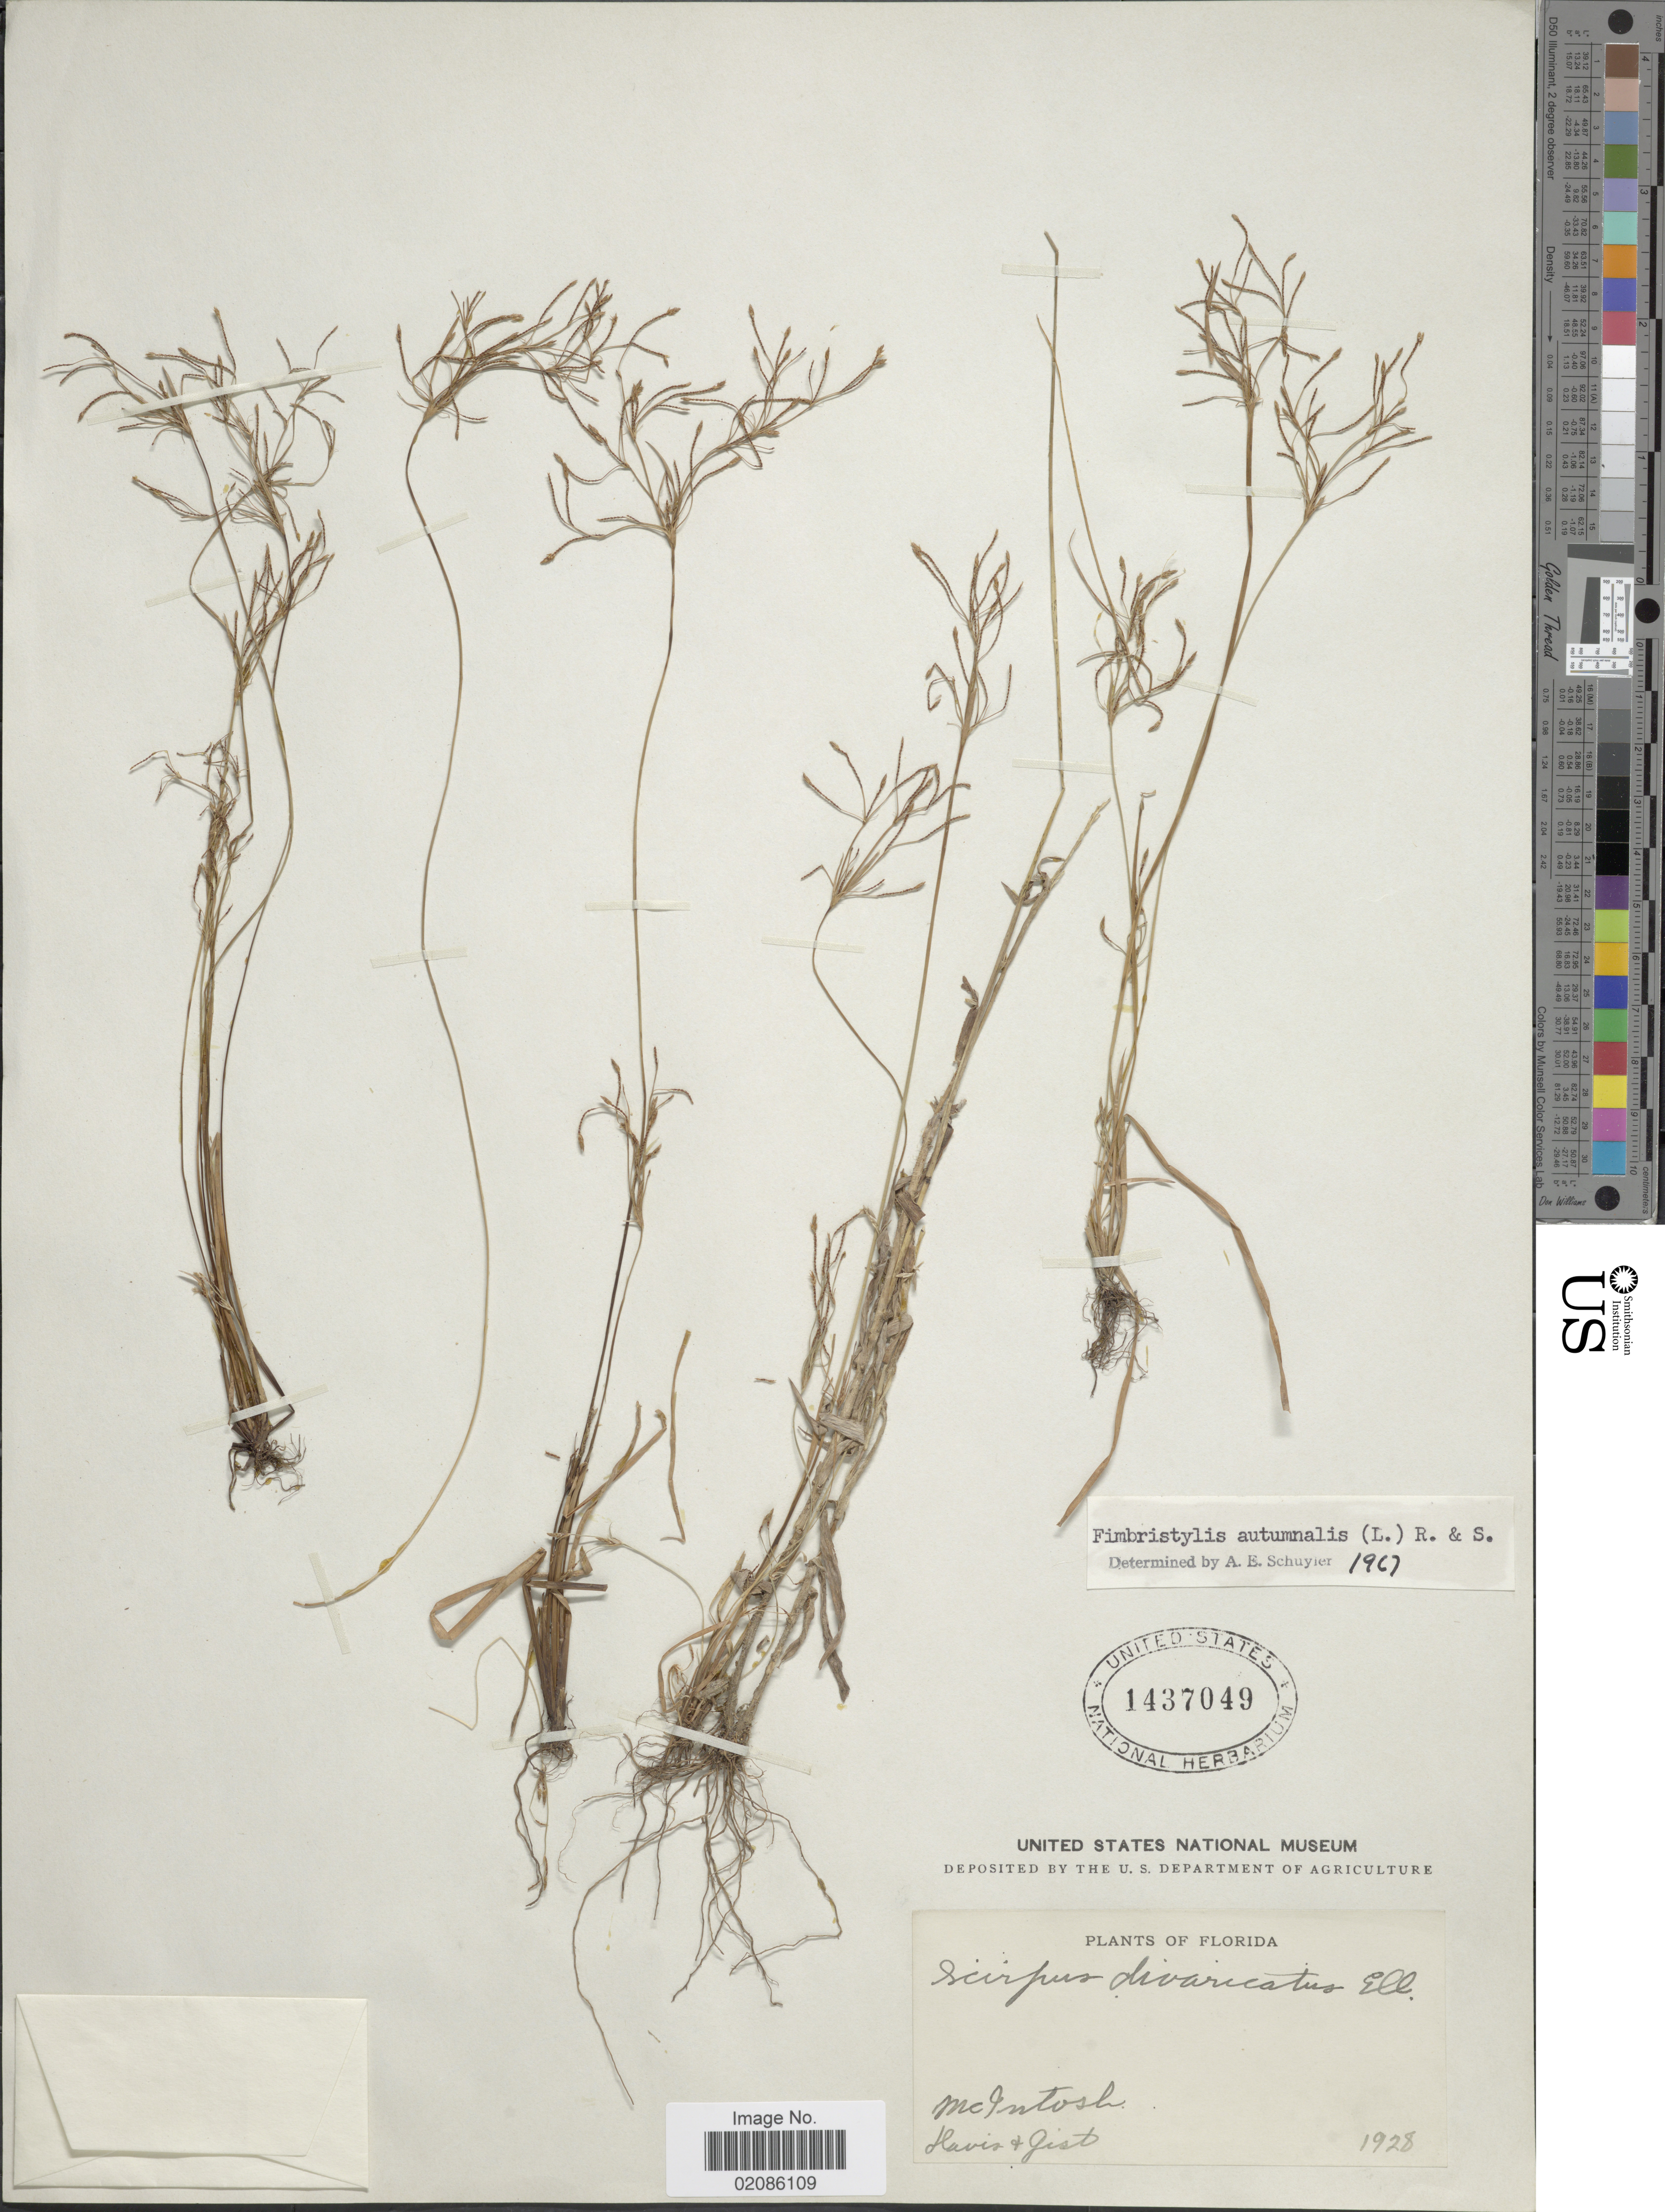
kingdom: Plantae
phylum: Tracheophyta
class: Liliopsida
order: Poales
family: Cyperaceae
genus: Fimbristylis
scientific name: Fimbristylis autumnalis (L.) Roem. & Schult.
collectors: McIntosh, Havis & Gist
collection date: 1928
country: United States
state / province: Florida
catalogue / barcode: US 1437049